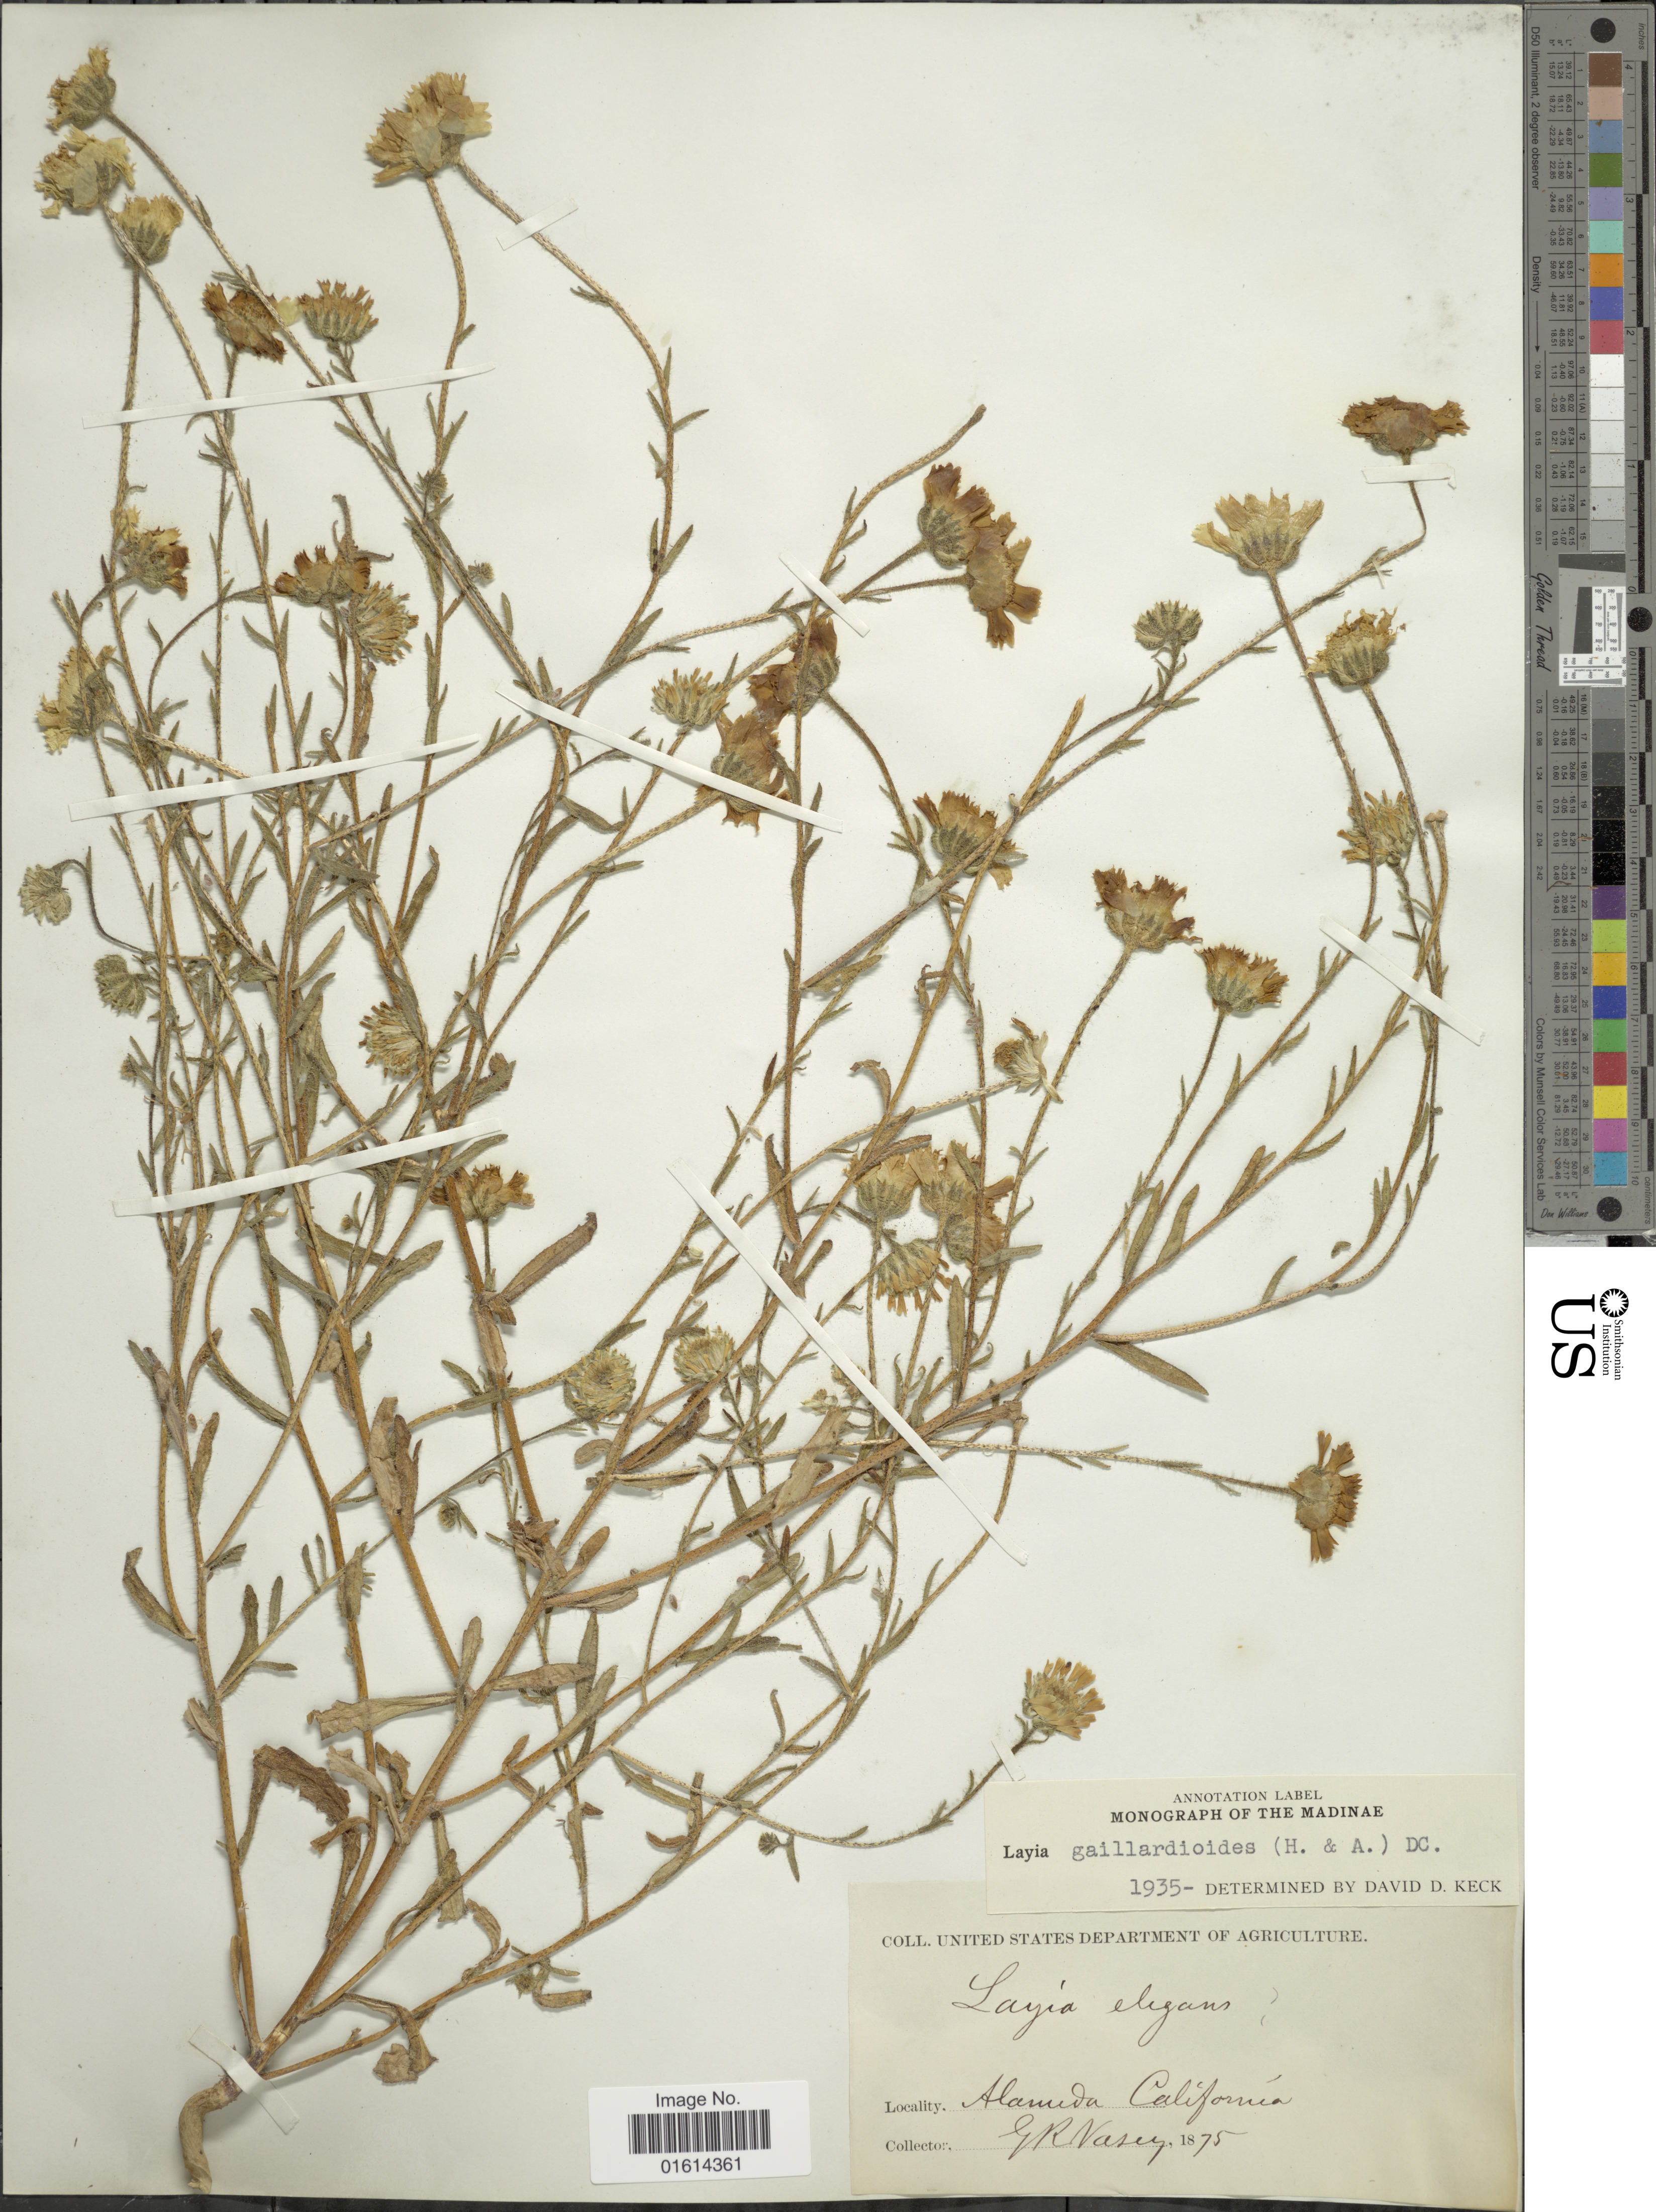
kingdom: Plantae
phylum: Tracheophyta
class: Magnoliopsida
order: Asterales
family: Asteraceae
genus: Layia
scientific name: Layia gaillardioides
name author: (Hook. & Arn.) DC.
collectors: G. R. Vasey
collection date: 1875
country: United States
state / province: California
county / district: Alameda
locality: Alameda